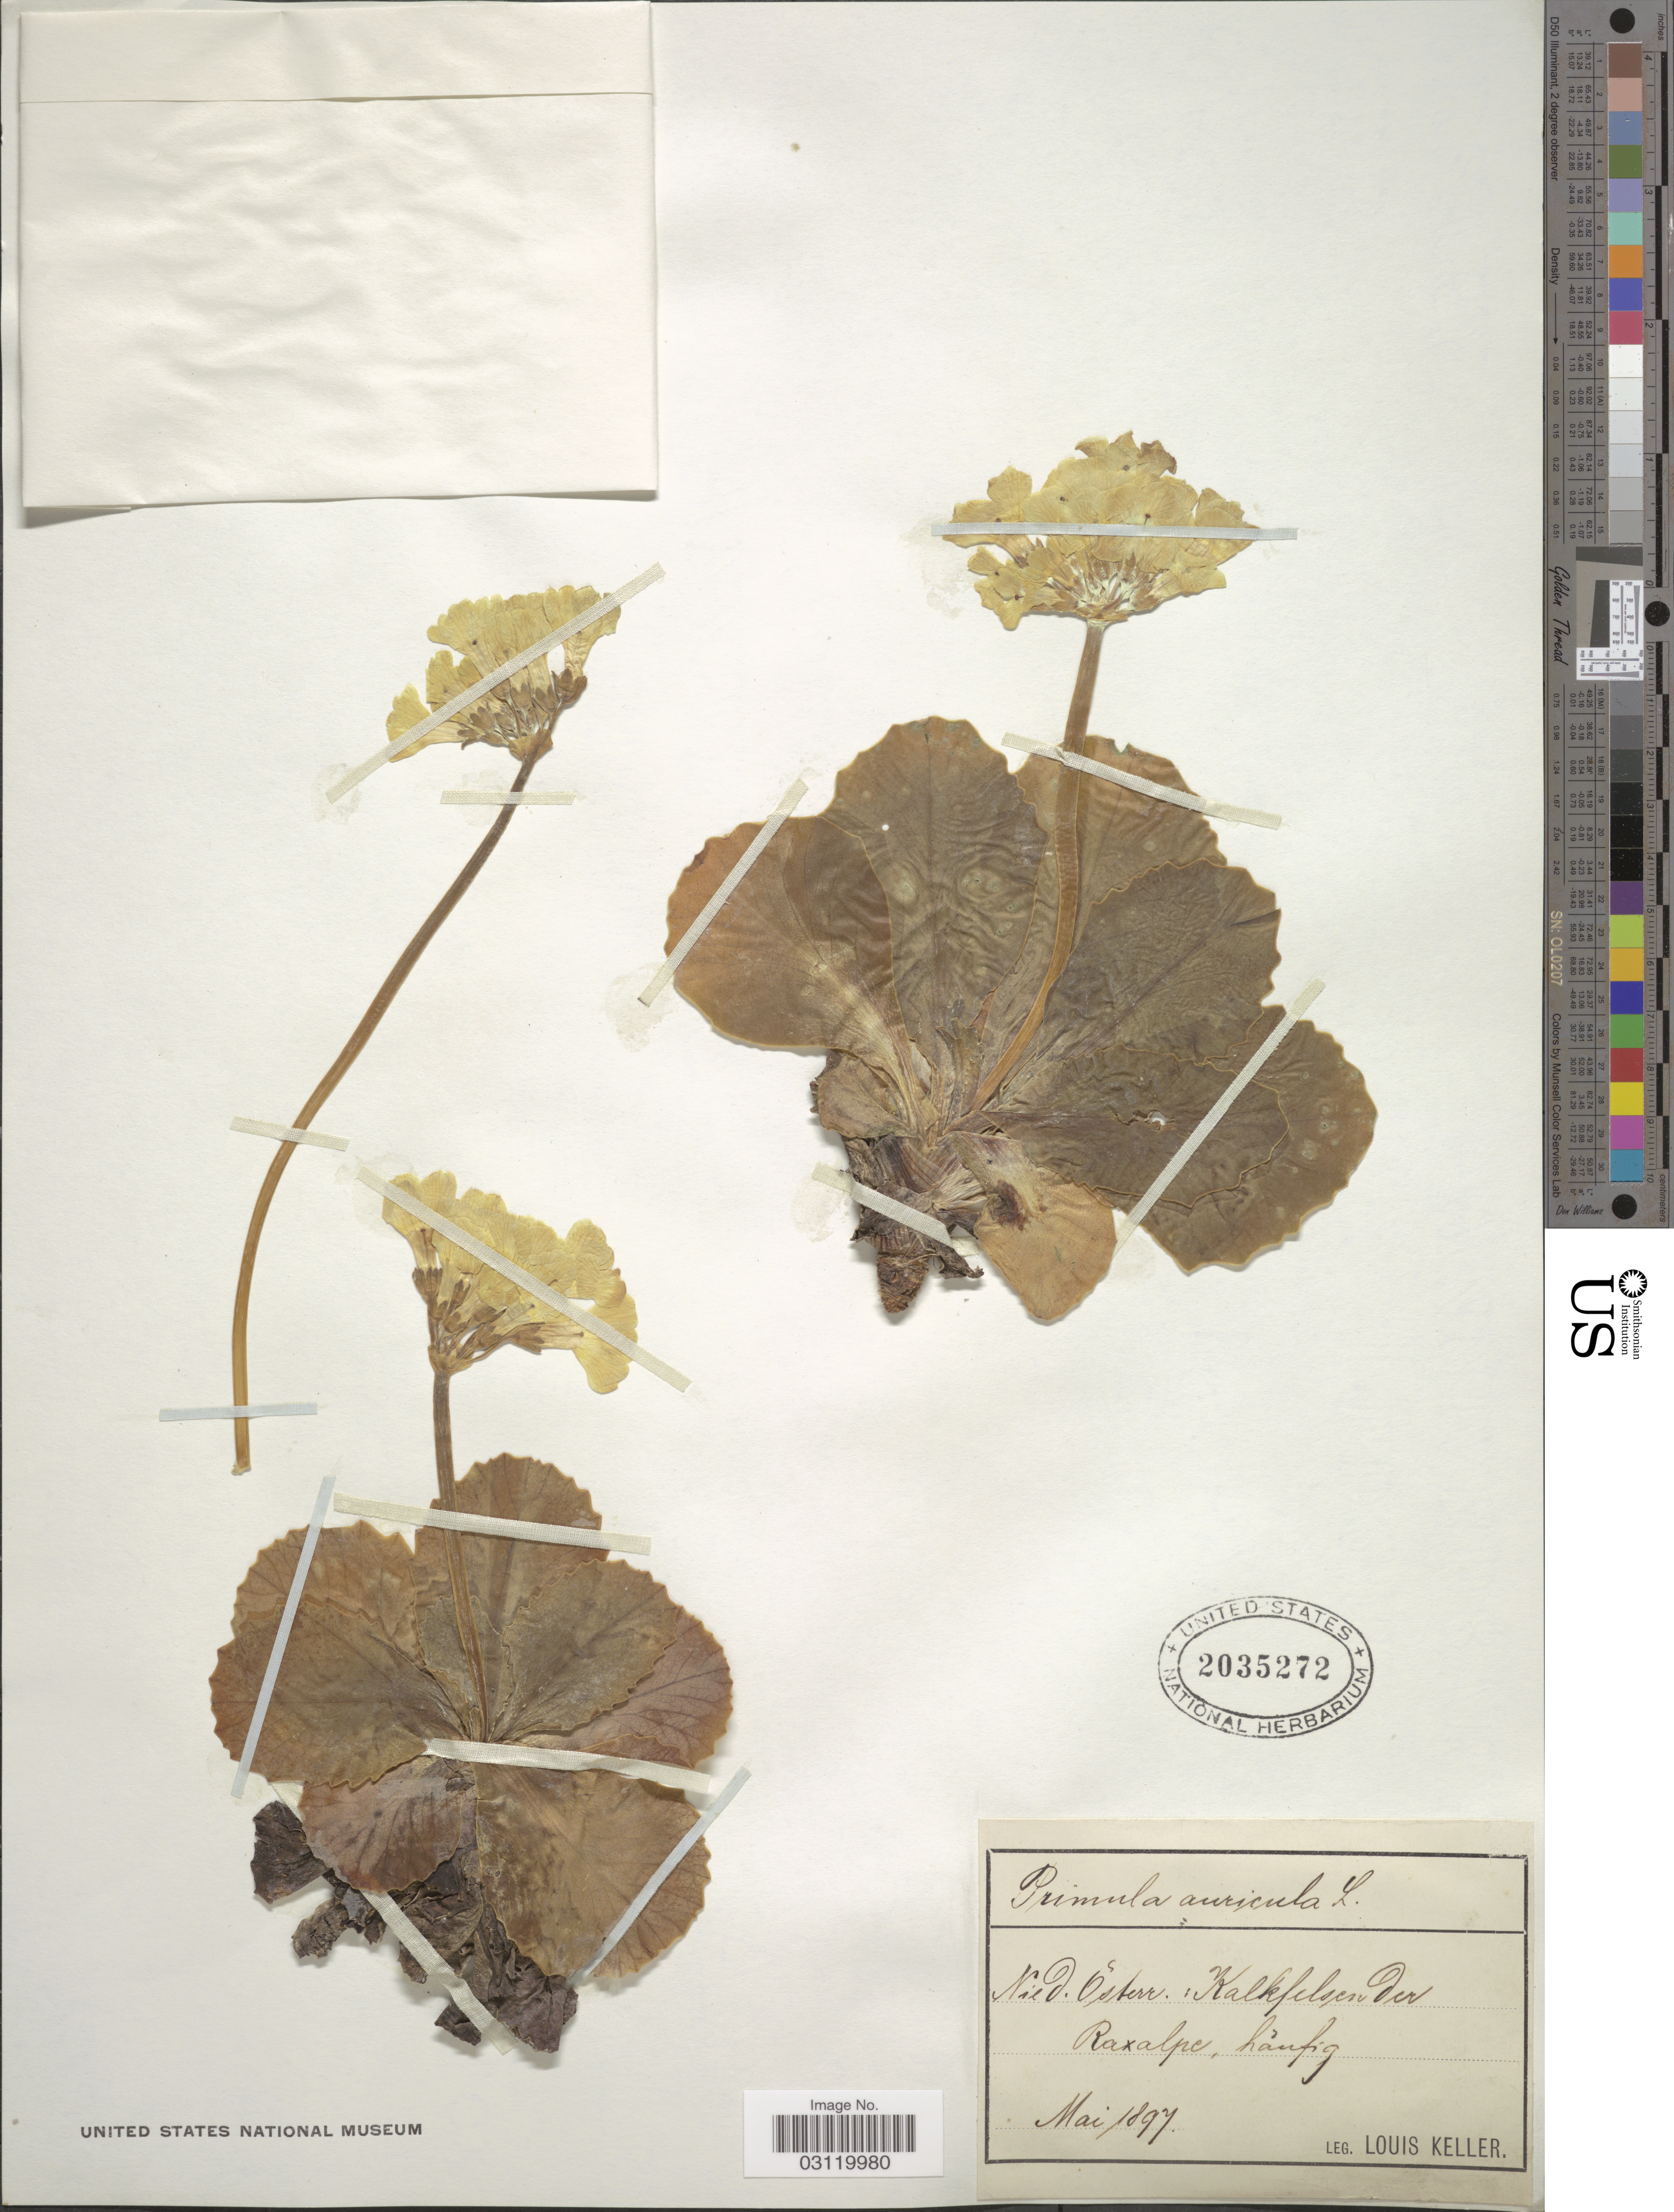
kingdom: Plantae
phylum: Tracheophyta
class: Magnoliopsida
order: Ericales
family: Primulaceae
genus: Primula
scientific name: Primula auricula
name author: L.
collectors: L. Keller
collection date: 1897-05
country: Austria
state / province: Niederosterreich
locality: Nied. Osterr.: Kalkfelsen der Raxalpe.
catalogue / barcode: US 2035272